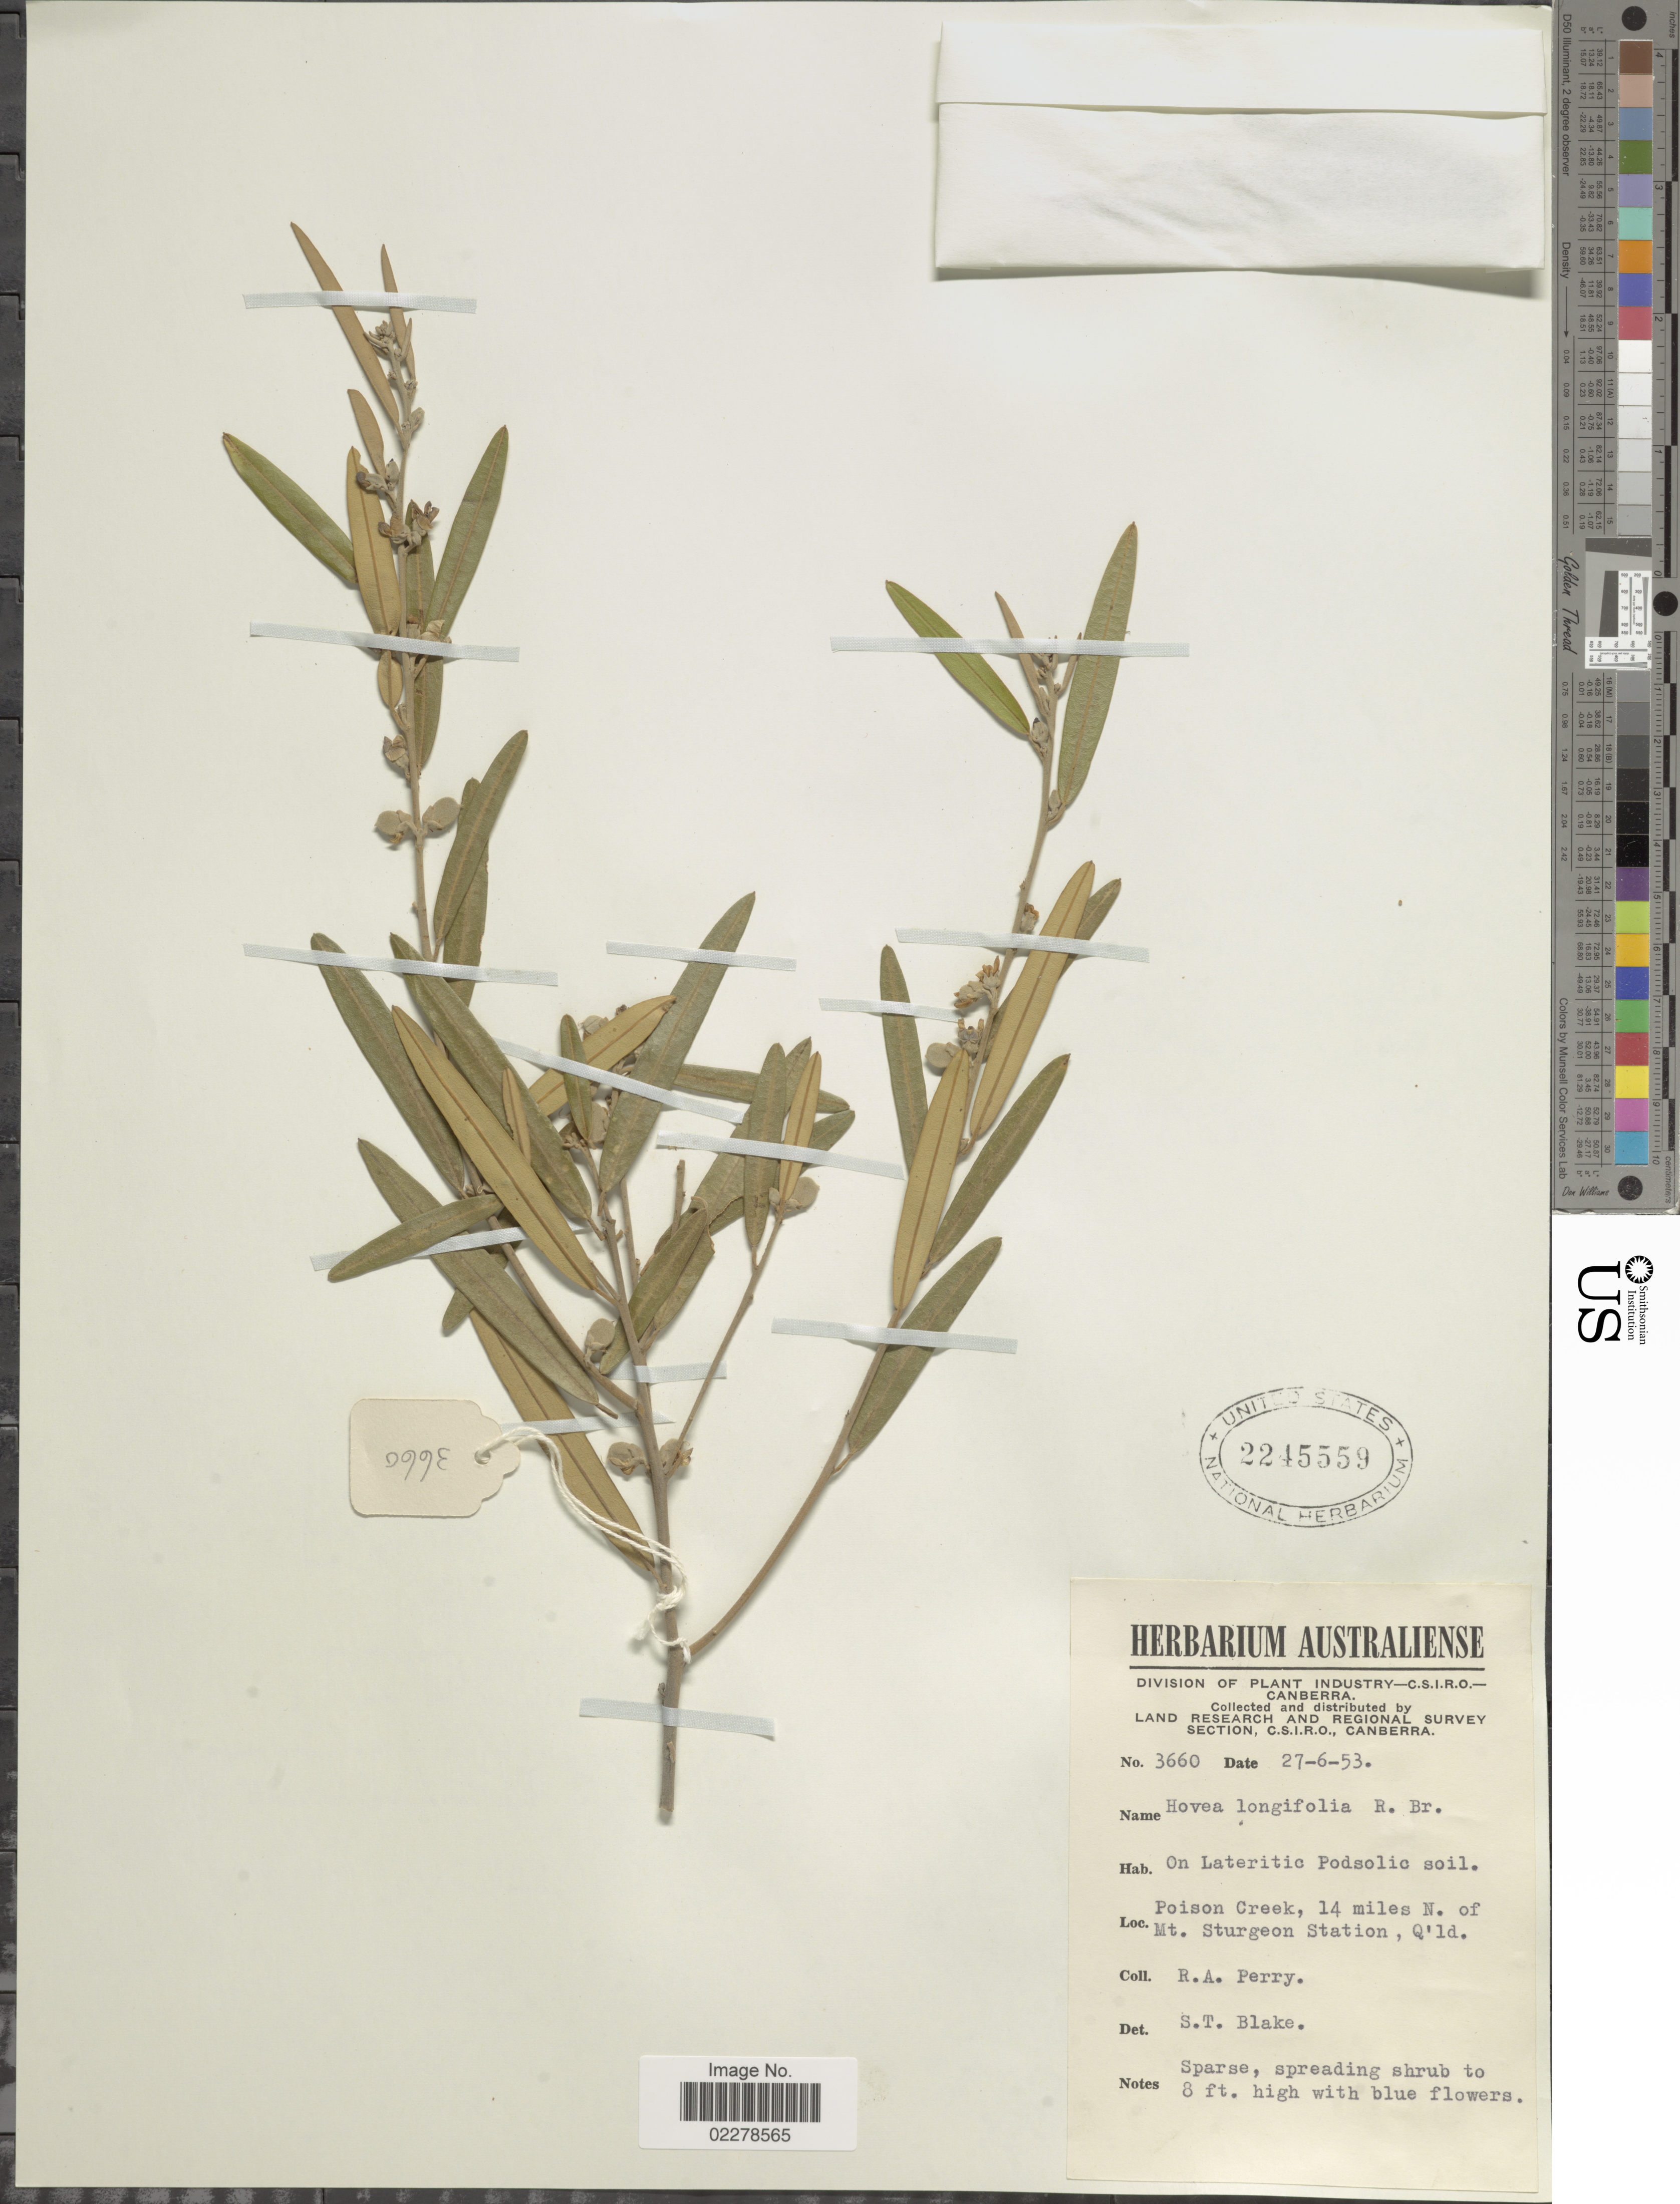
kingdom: Plantae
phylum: Tracheophyta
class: Magnoliopsida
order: Fabales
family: Fabaceae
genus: Hovea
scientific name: Hovea longifolia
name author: R. Br.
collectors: Perry, R. A.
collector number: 3660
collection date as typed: Transcribed d/m/y: 27/6/53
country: Australia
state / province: Queensland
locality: Poison Creek, 14 miles N. of Mt. Sturgeon Station, Q'ld.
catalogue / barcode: US 2245559